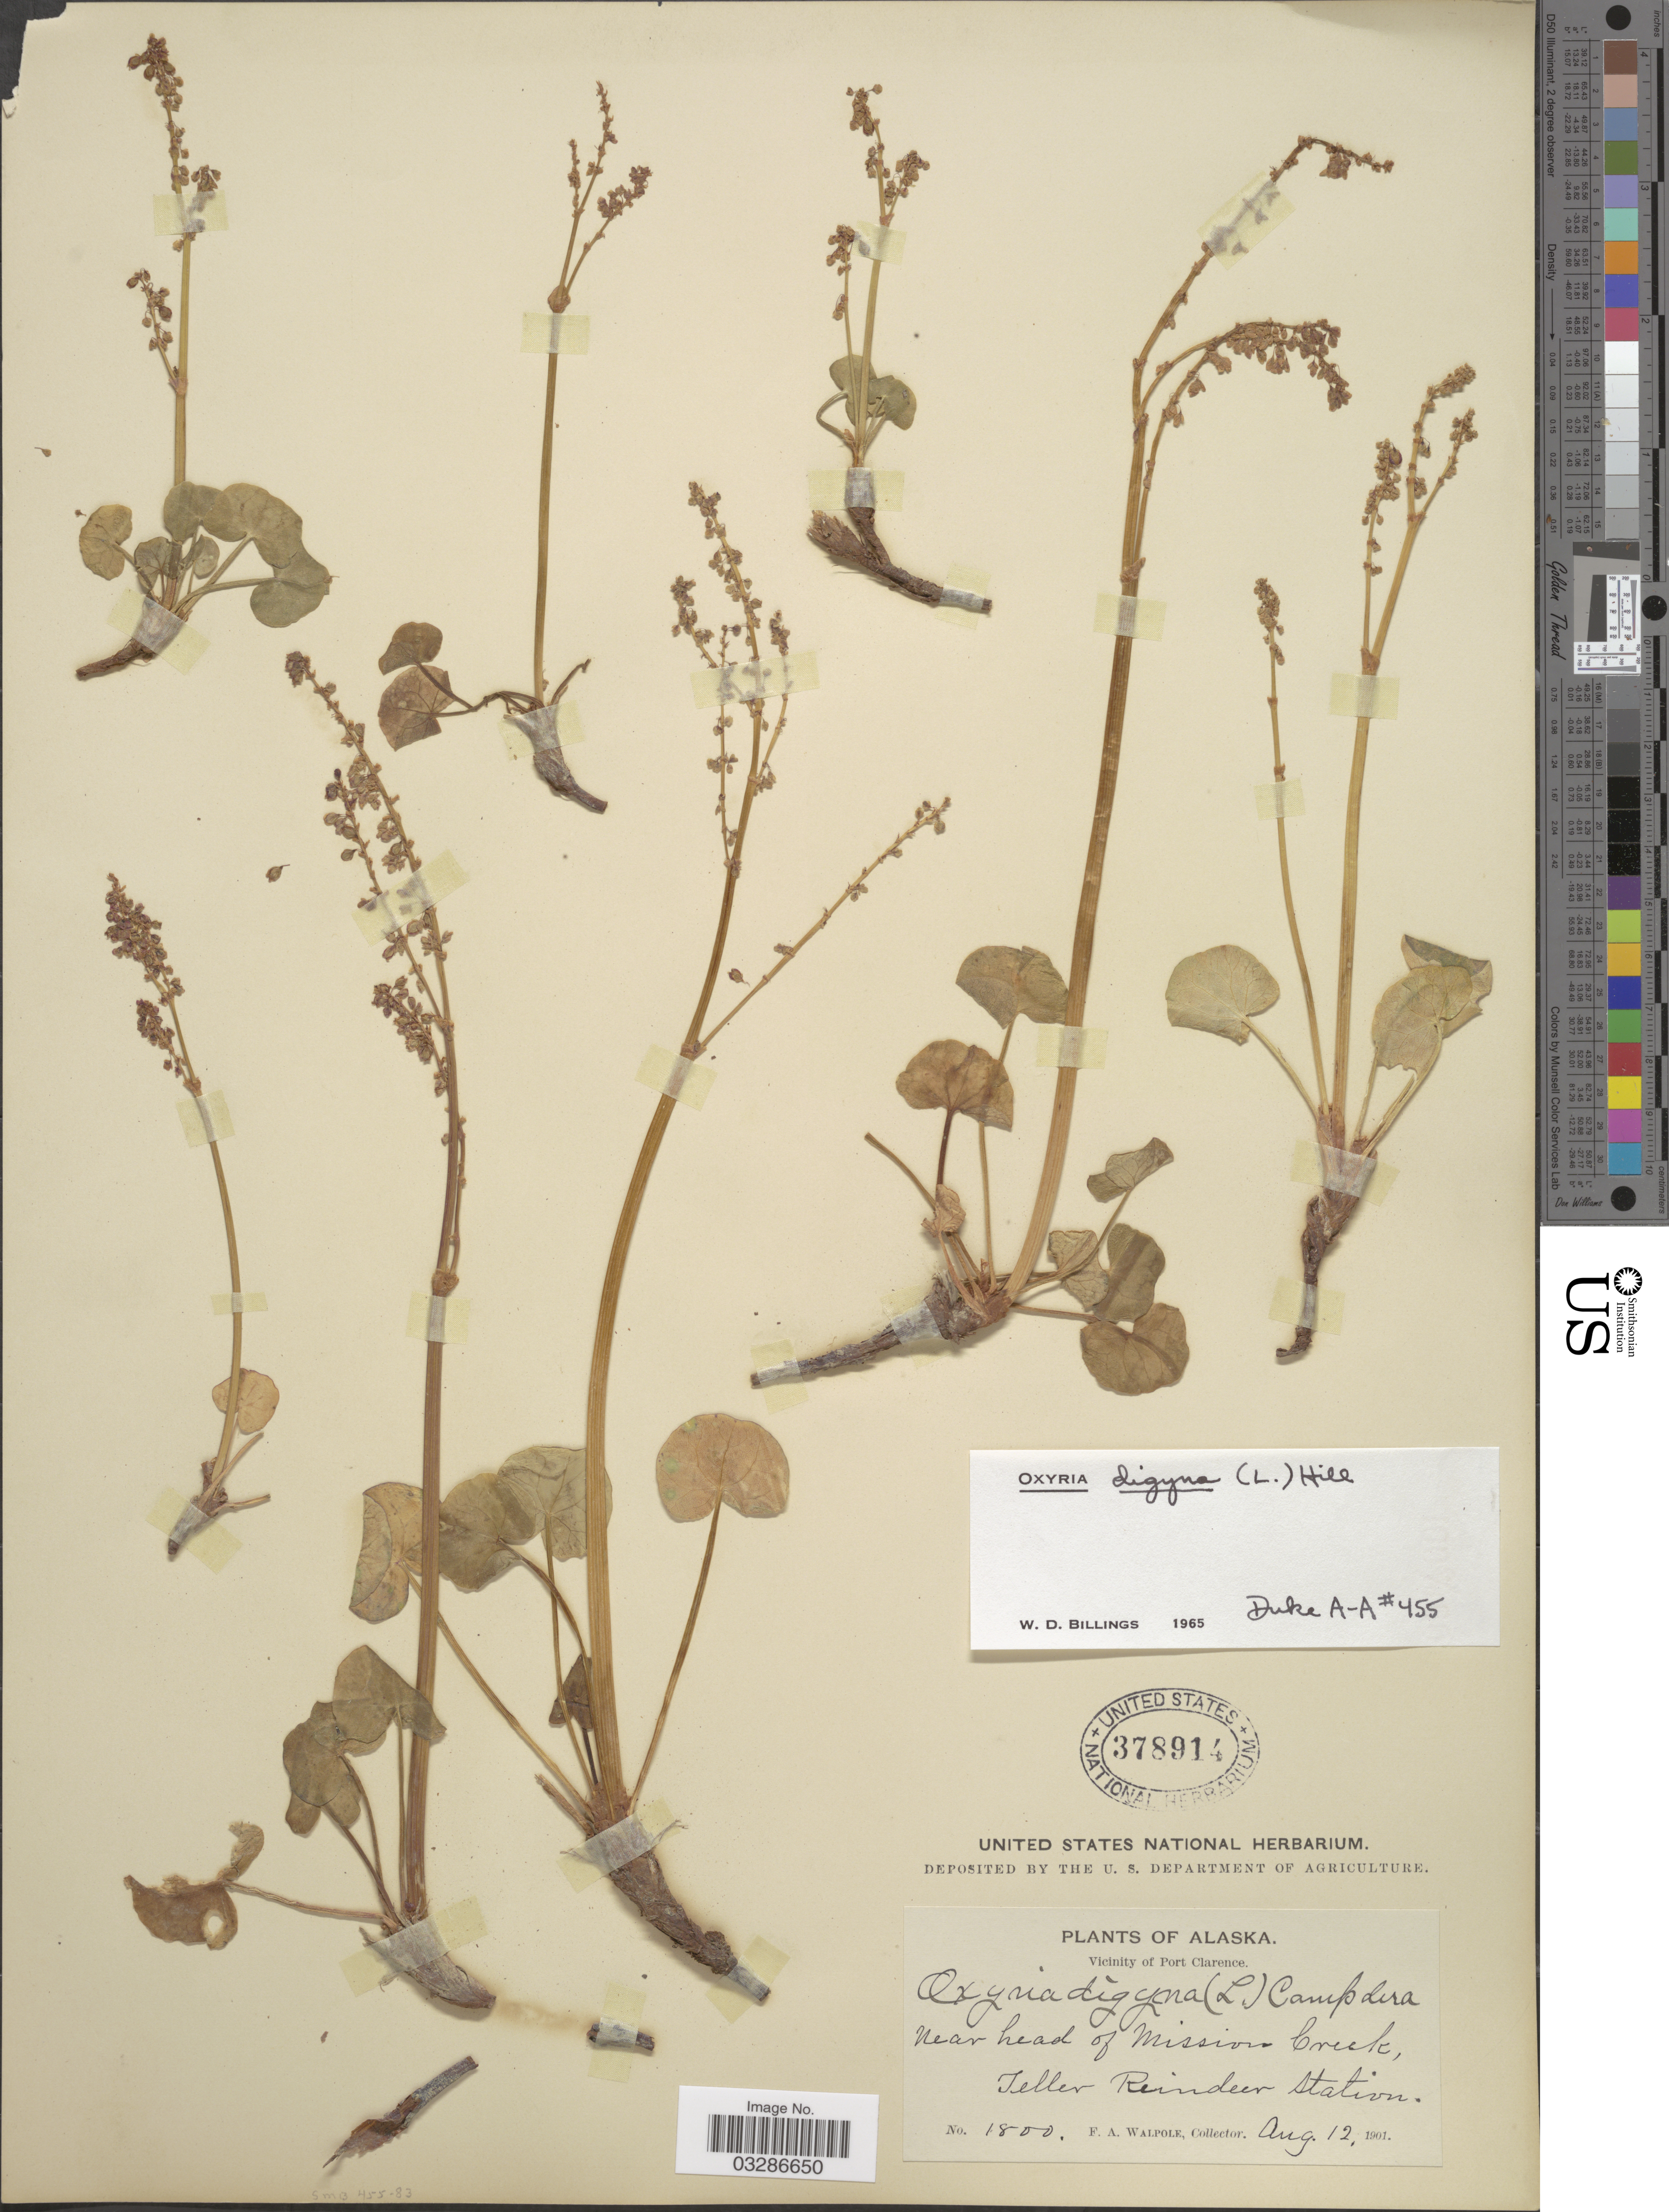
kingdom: Plantae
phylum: Tracheophyta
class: Magnoliopsida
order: Caryophyllales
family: Polygonaceae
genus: Oxyria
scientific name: Oxyria digyna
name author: (L.) Hill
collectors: F. Walpole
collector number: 1800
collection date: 1901-08-12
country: United States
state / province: Alaska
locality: Vicinity of Port Clarence, Near head of Mission Creek, Teller Reindeer station.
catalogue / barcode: US 378914